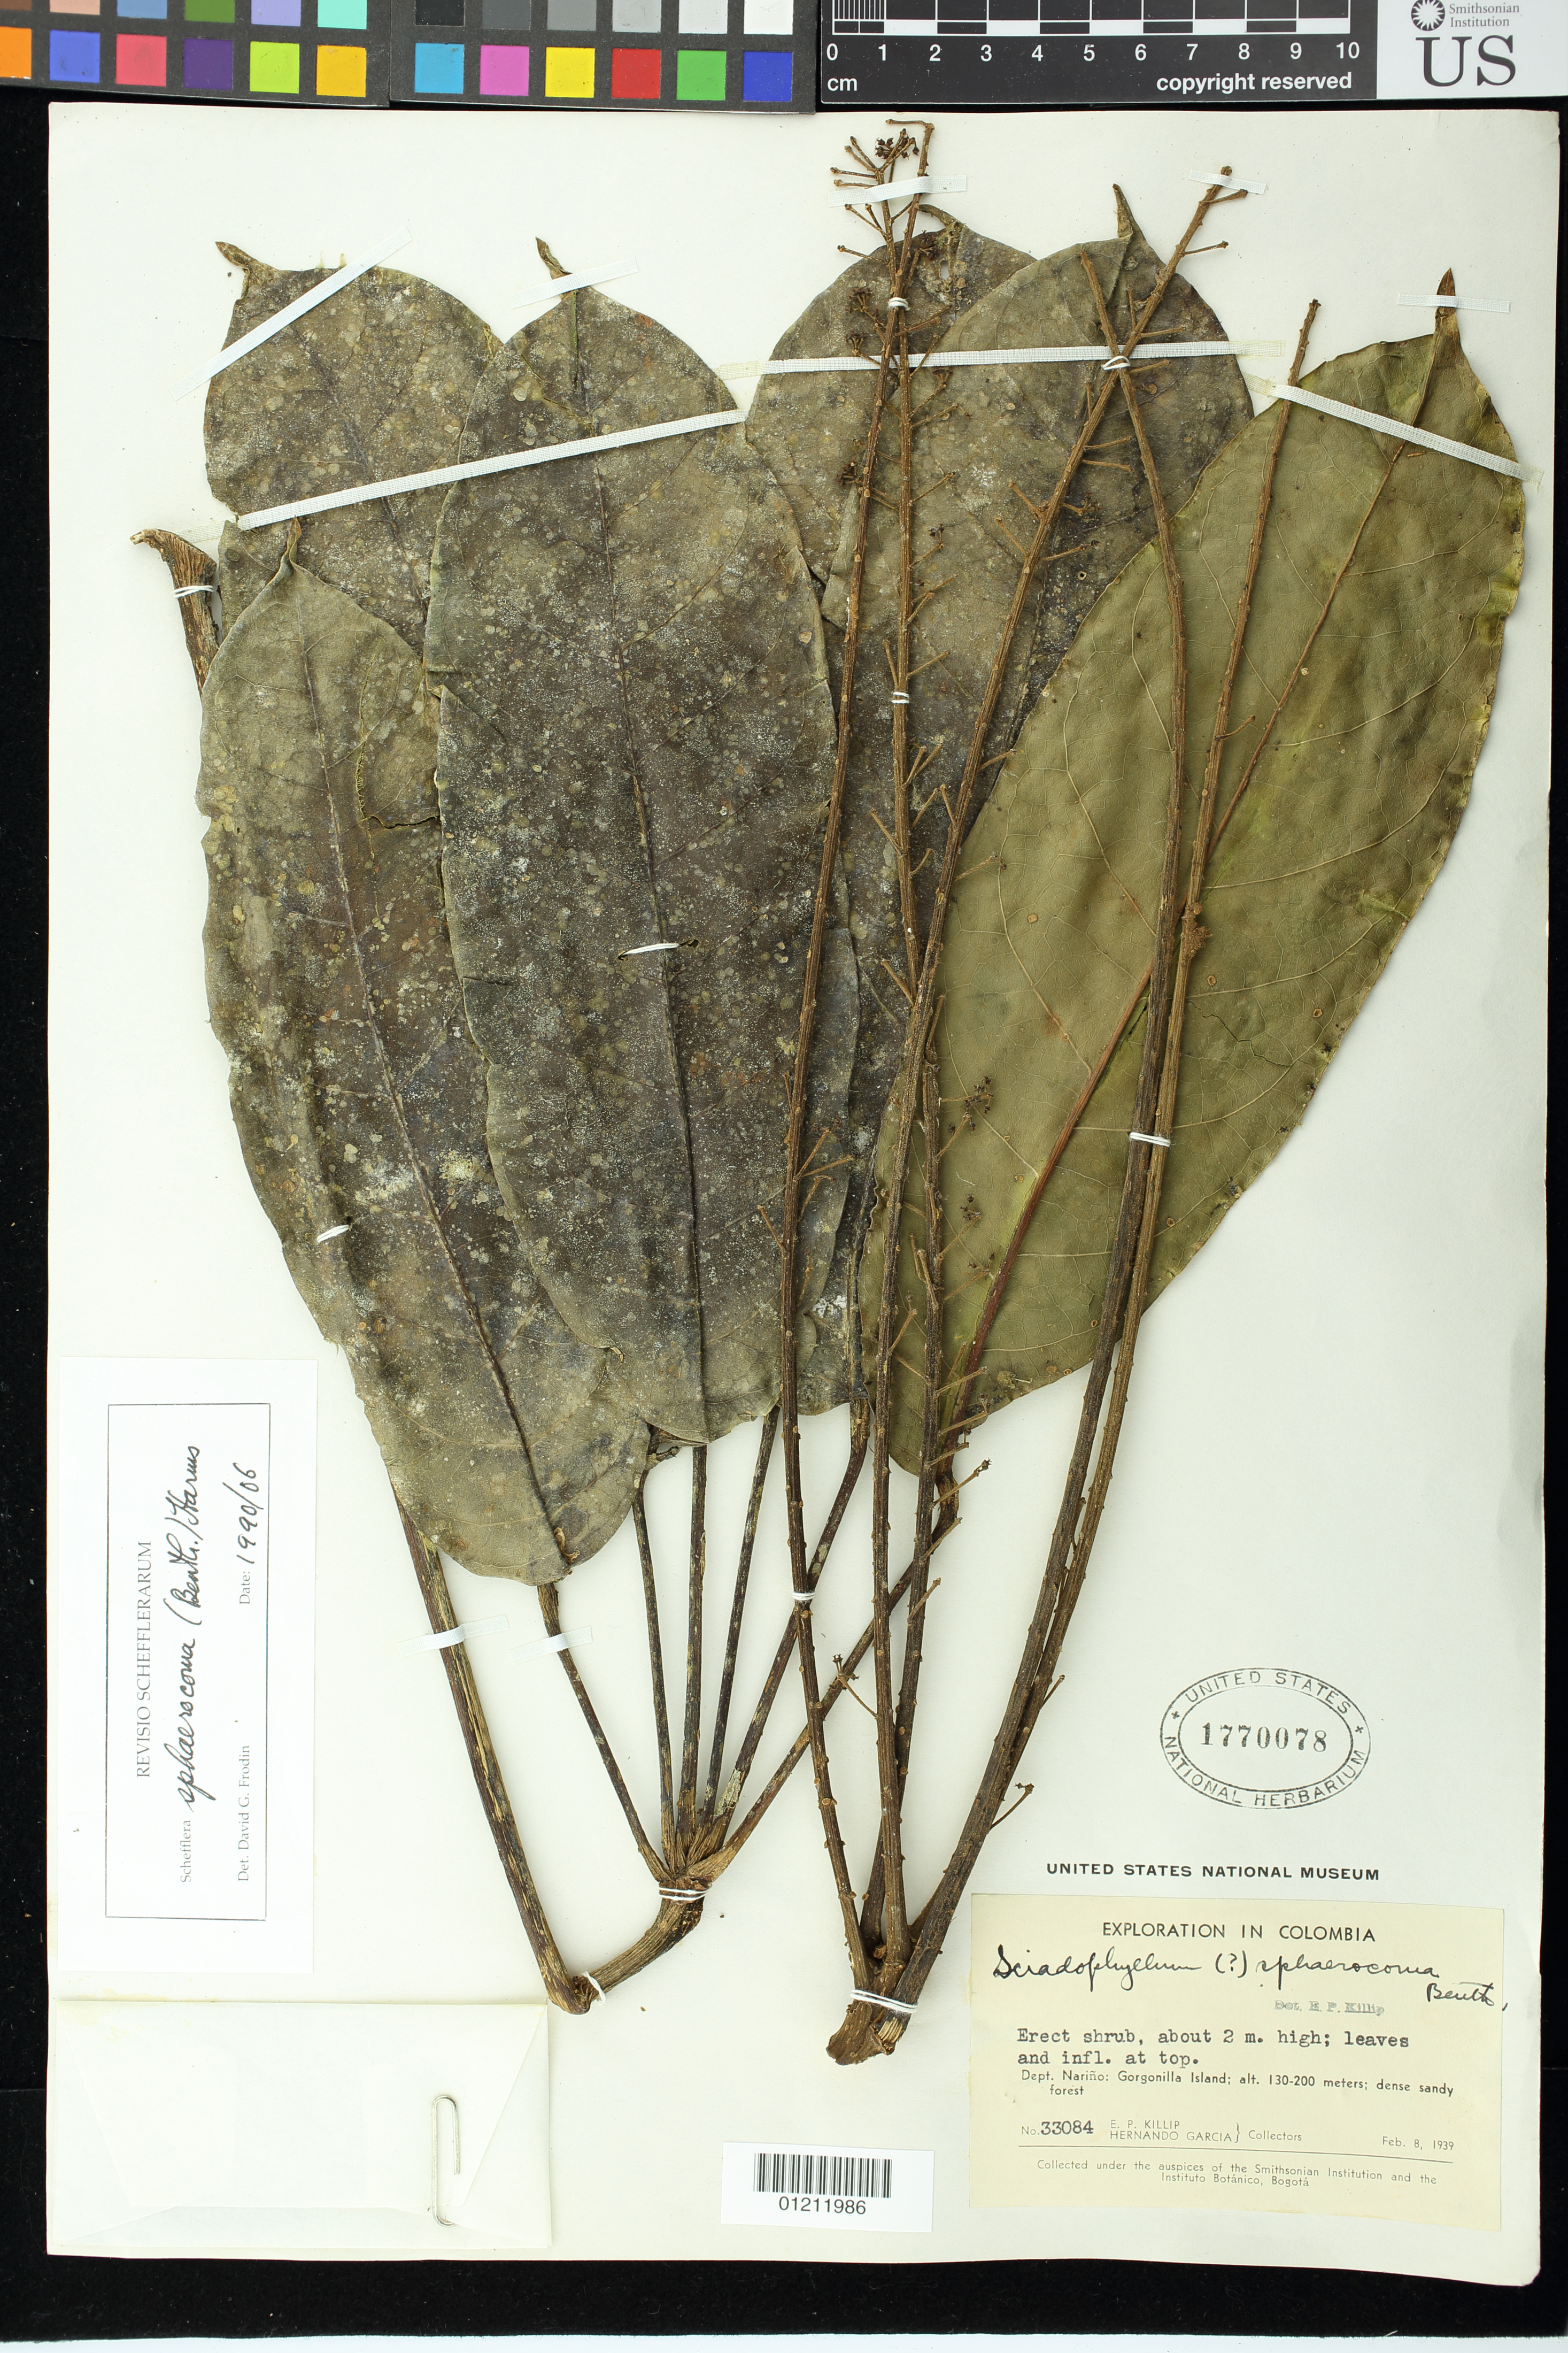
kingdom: Plantae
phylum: Tracheophyta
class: Magnoliopsida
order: Apiales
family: Araliaceae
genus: Schefflera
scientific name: Schefflera sphaerocoma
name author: (Benth.) Harms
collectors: E. P. Killip & H. Garcia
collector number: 33084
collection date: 1939-02-08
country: Colombia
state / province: Cauca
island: Gorgonilla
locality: dense sandy forest.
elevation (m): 130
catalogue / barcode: US 1770078